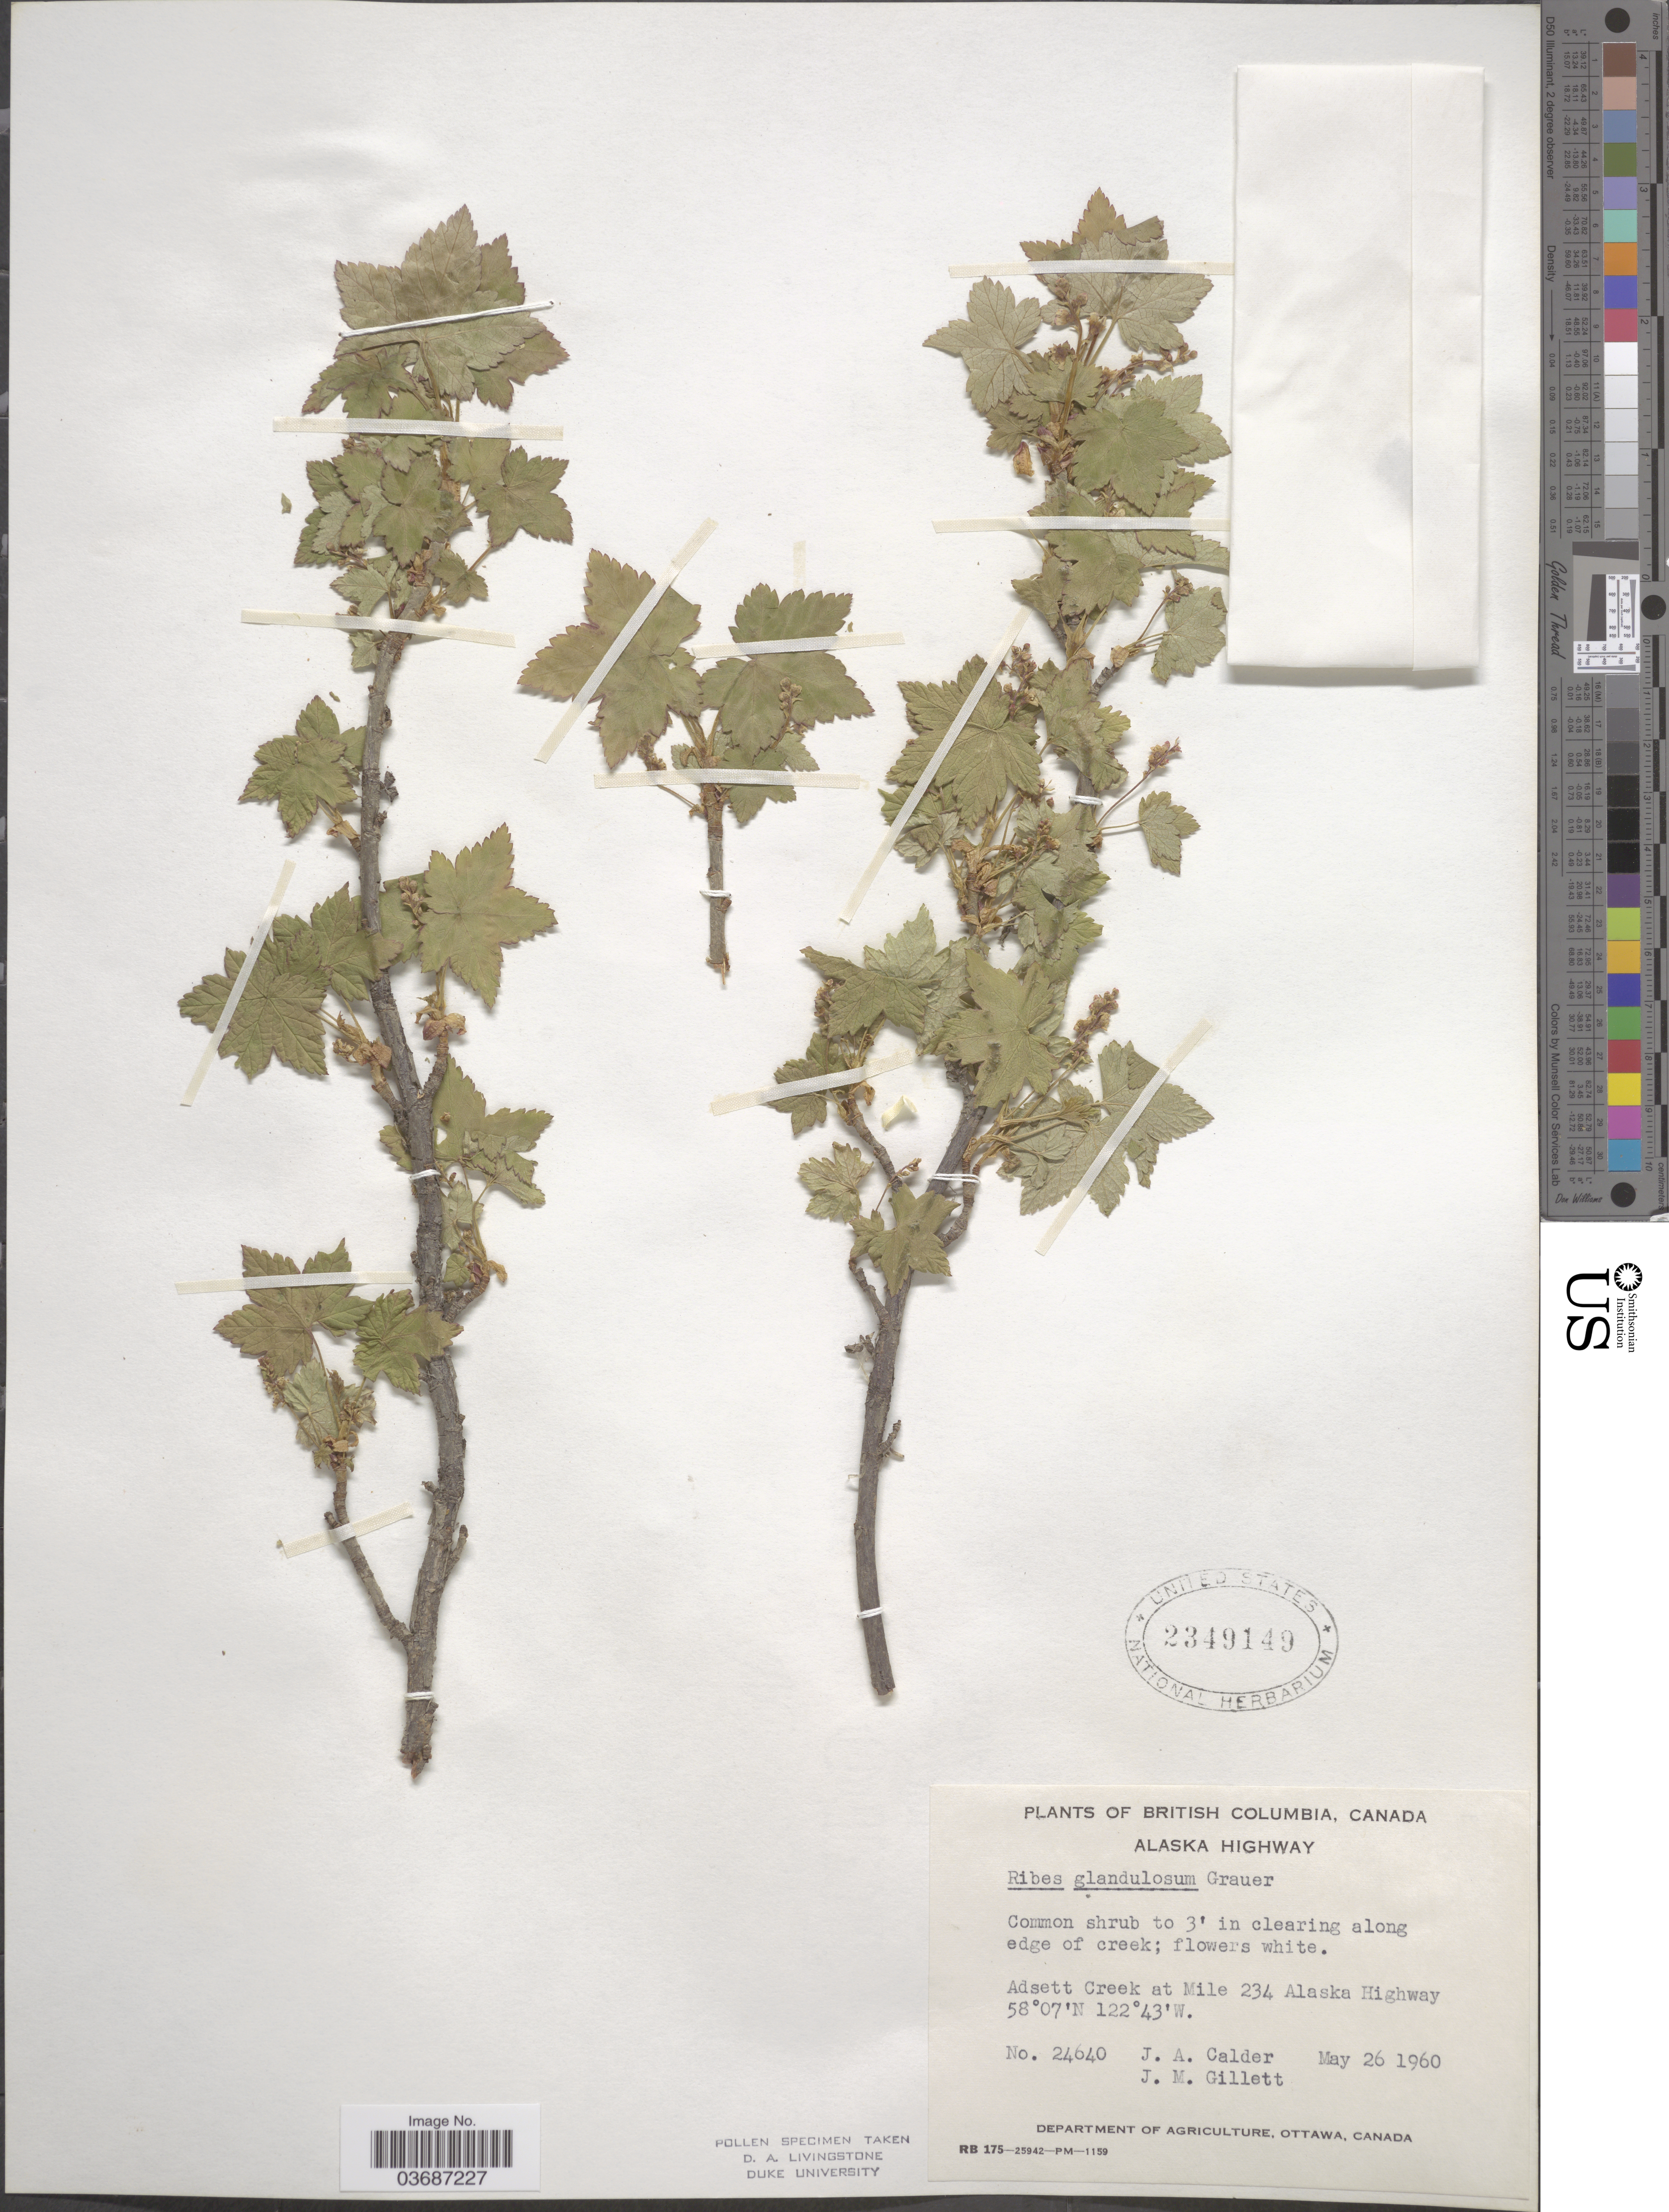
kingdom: Plantae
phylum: Tracheophyta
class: Magnoliopsida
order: Saxifragales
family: Grossulariaceae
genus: Ribes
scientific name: Ribes glandulosum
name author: Ruiz & Pav.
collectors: J. A. Calder & J. M. Gillett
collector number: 24640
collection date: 1960-05-26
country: Canada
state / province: British Columbia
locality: Alaska Highway. Adsett Creek at Mile 234 Alaska Highway.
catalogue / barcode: US 2349149